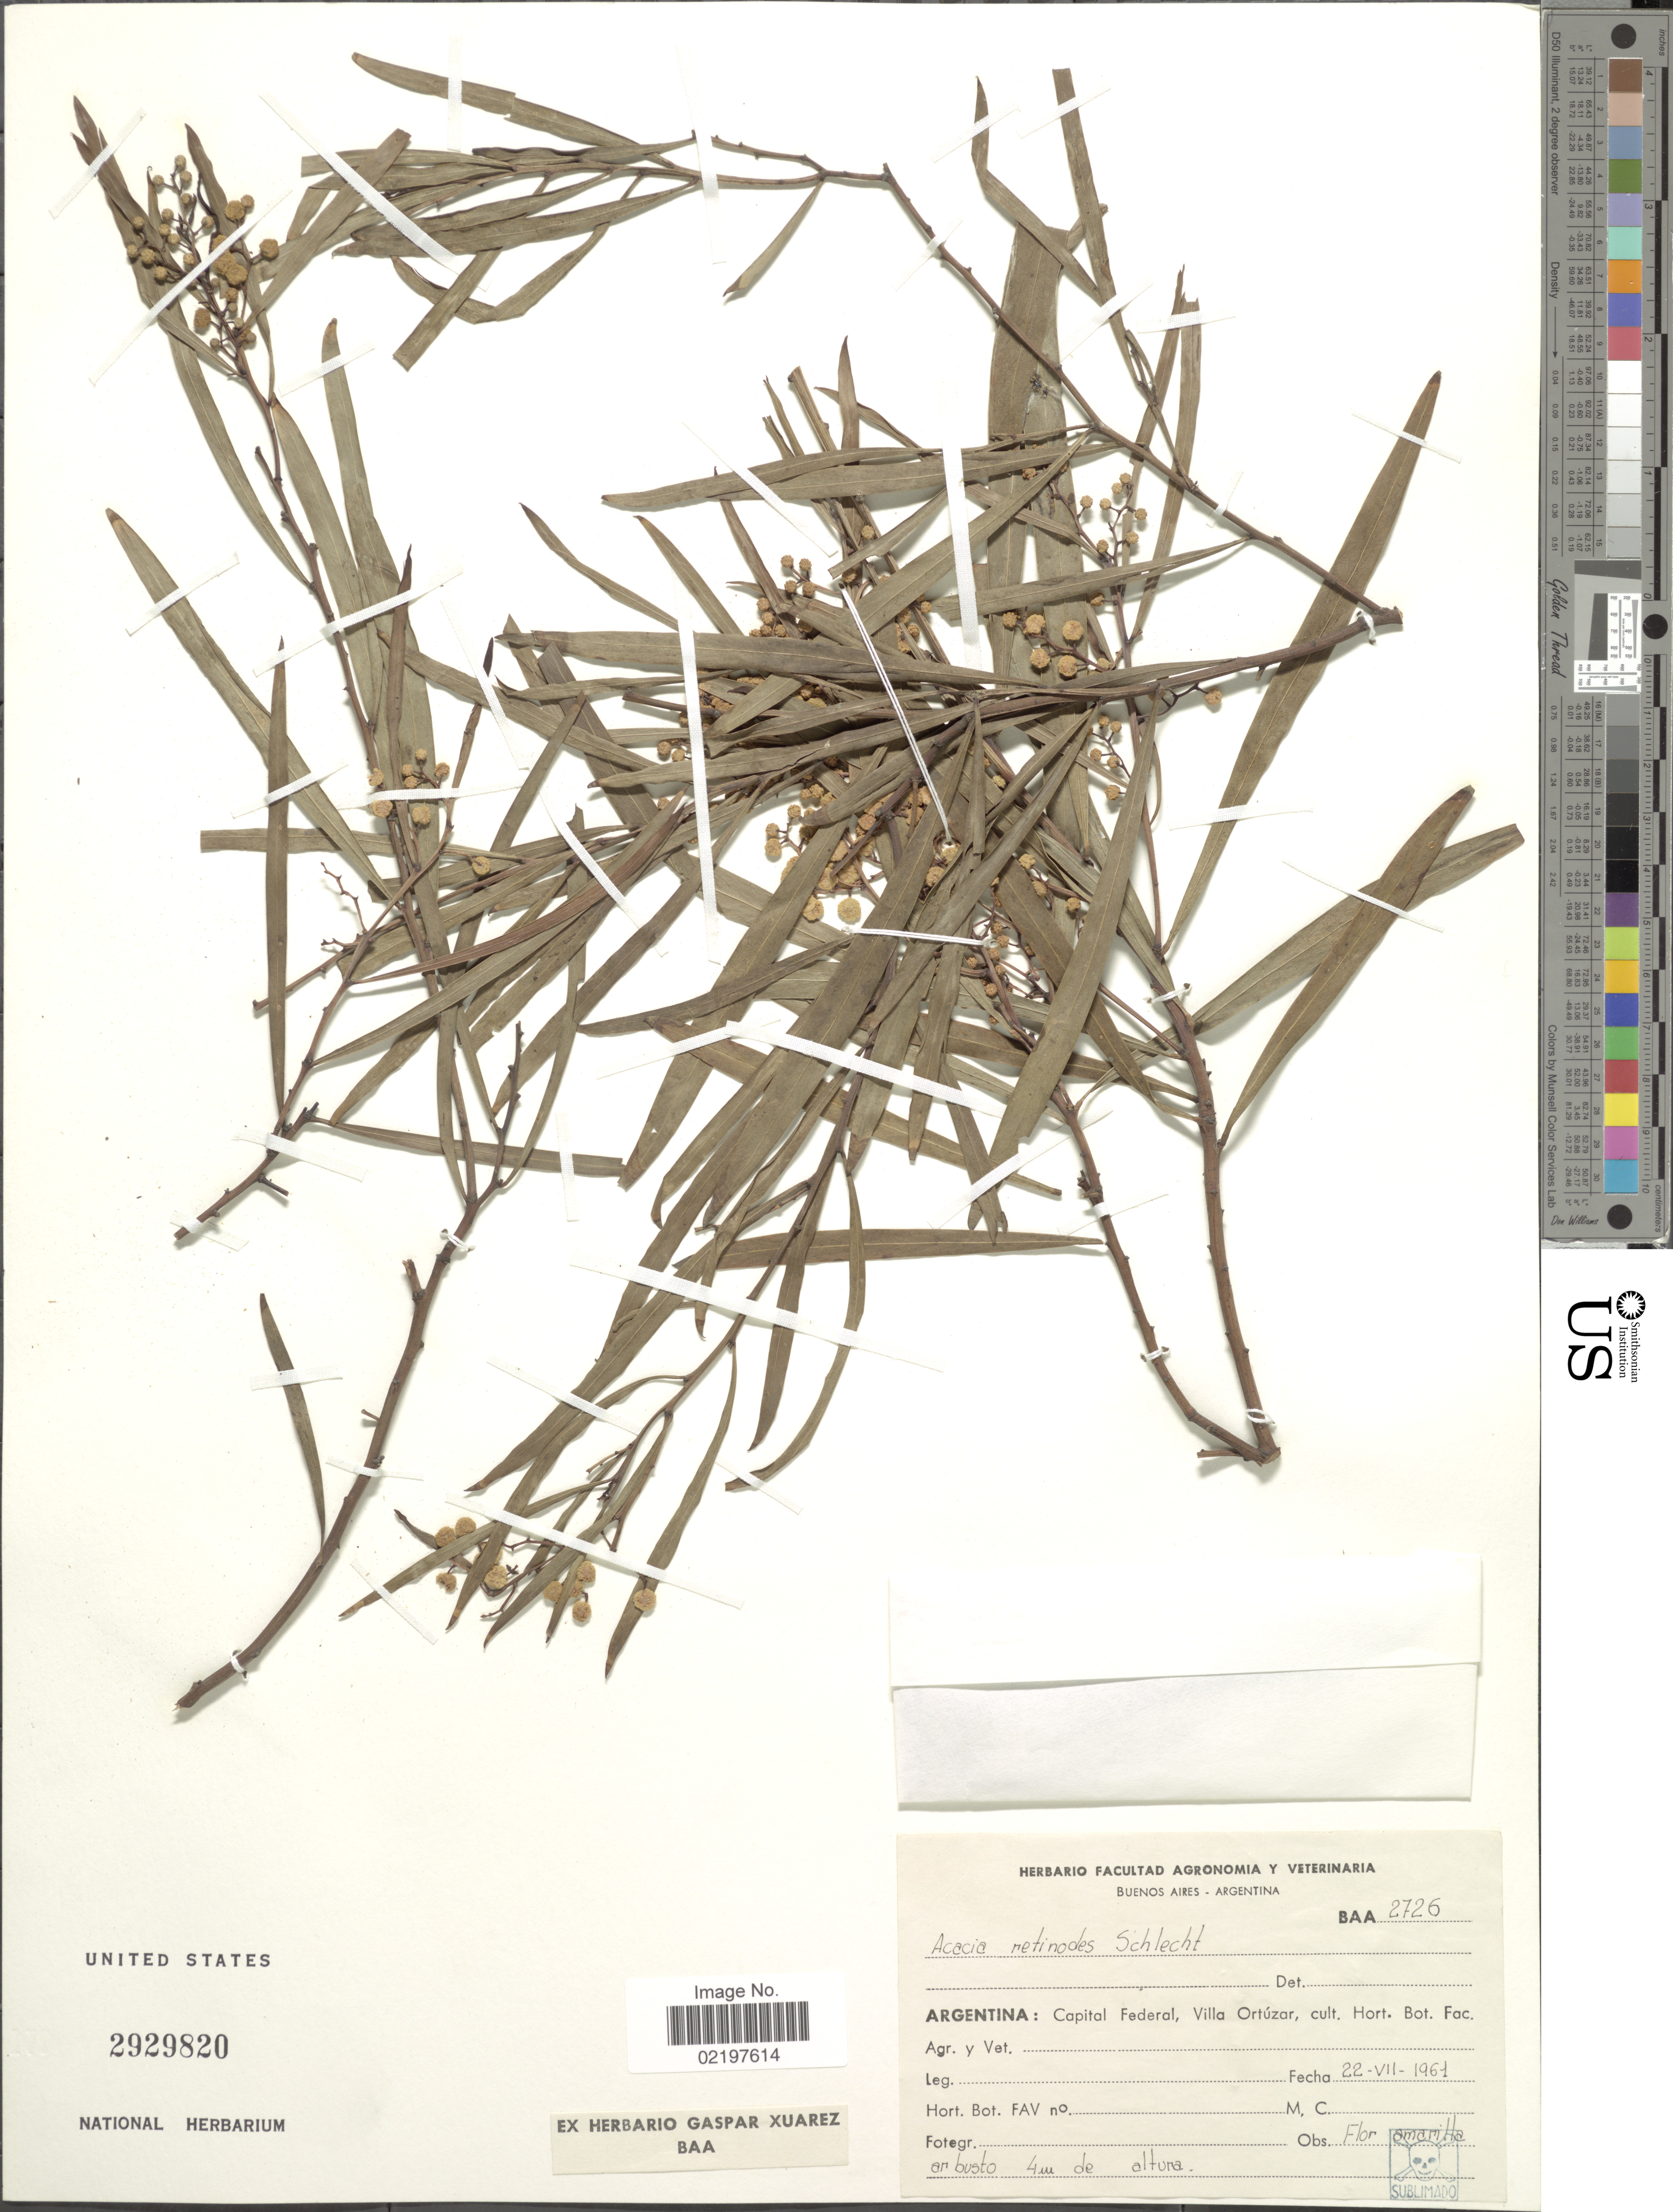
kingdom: Plantae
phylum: Tracheophyta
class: Magnoliopsida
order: Fabales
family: Fabaceae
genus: Acacia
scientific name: Acacia retinodes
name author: Schltdl.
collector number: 2726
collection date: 1961-07-22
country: Argentina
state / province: Buenos Aires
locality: Argentina: Capital Federal, Villa Ortuzar, cult. Hort. Bot. Fac. Agr. y Vet.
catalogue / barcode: US 2929820